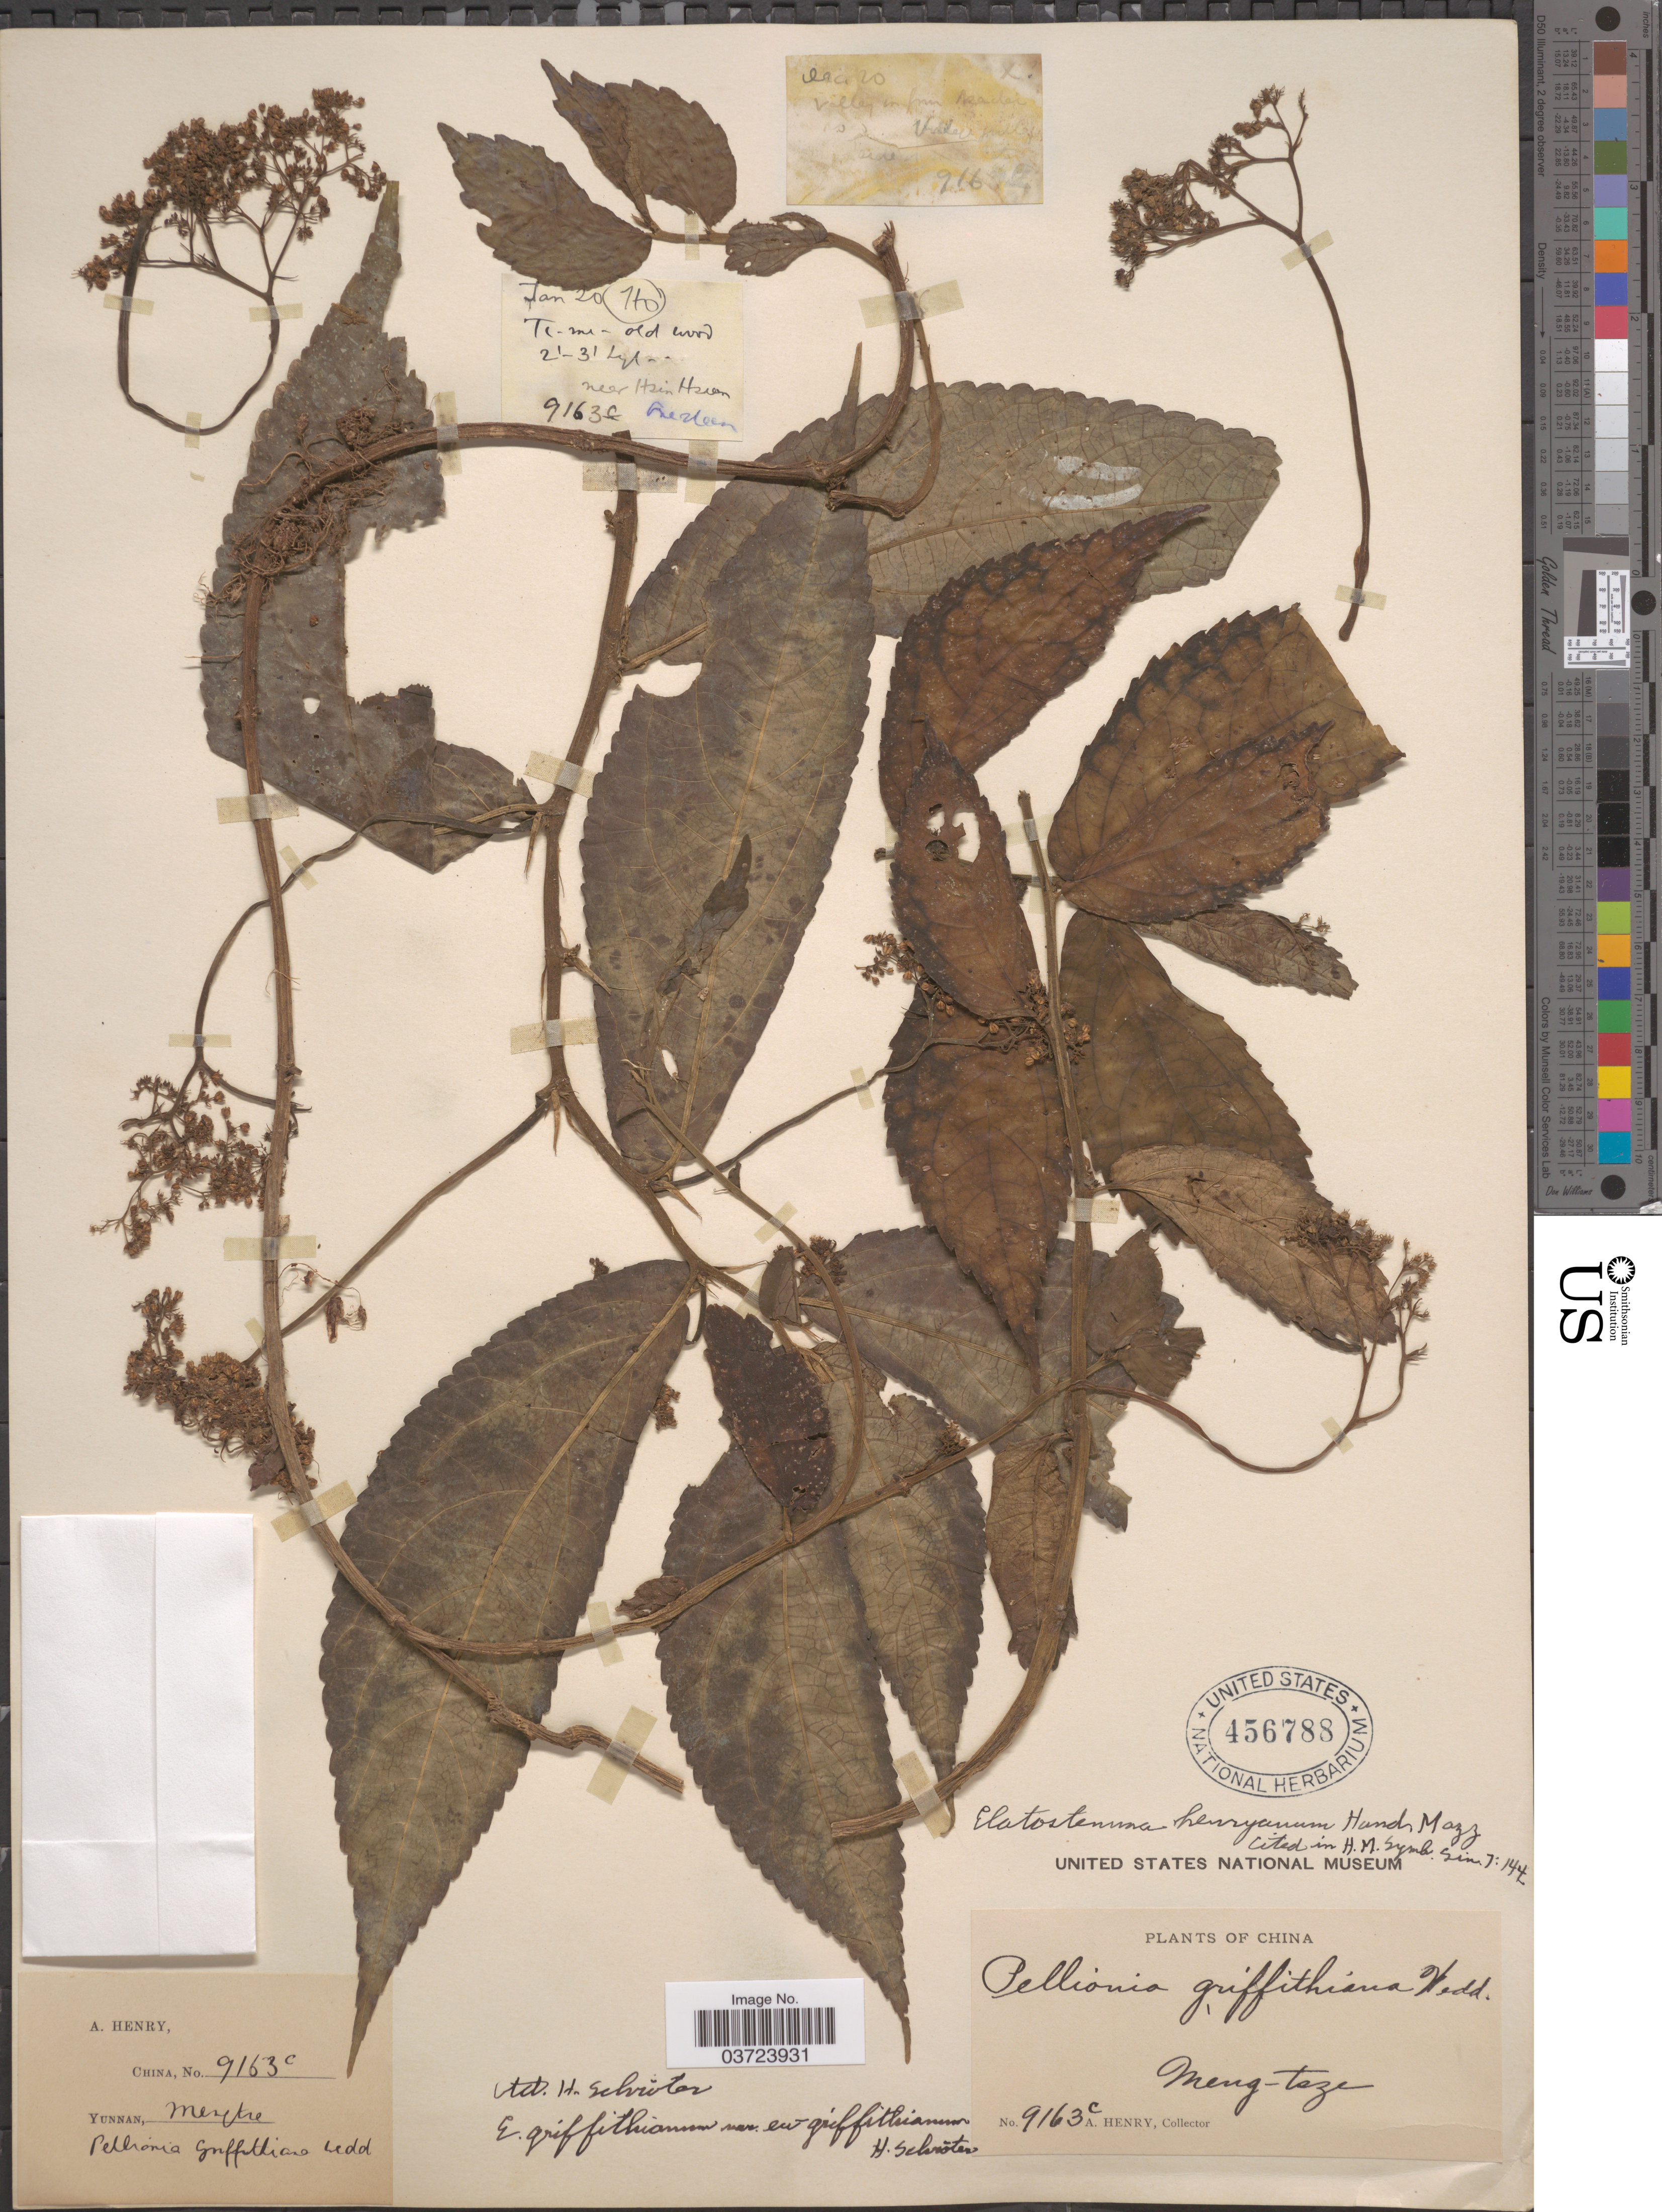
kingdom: Plantae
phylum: Tracheophyta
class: Magnoliopsida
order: Rosales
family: Urticaceae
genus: Elatostema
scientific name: Elatostema griffithianum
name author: (Wedd.) Hallier f.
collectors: A. Henry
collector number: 9163 C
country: China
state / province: Yunnan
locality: Meng-tsze.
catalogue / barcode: US 456788